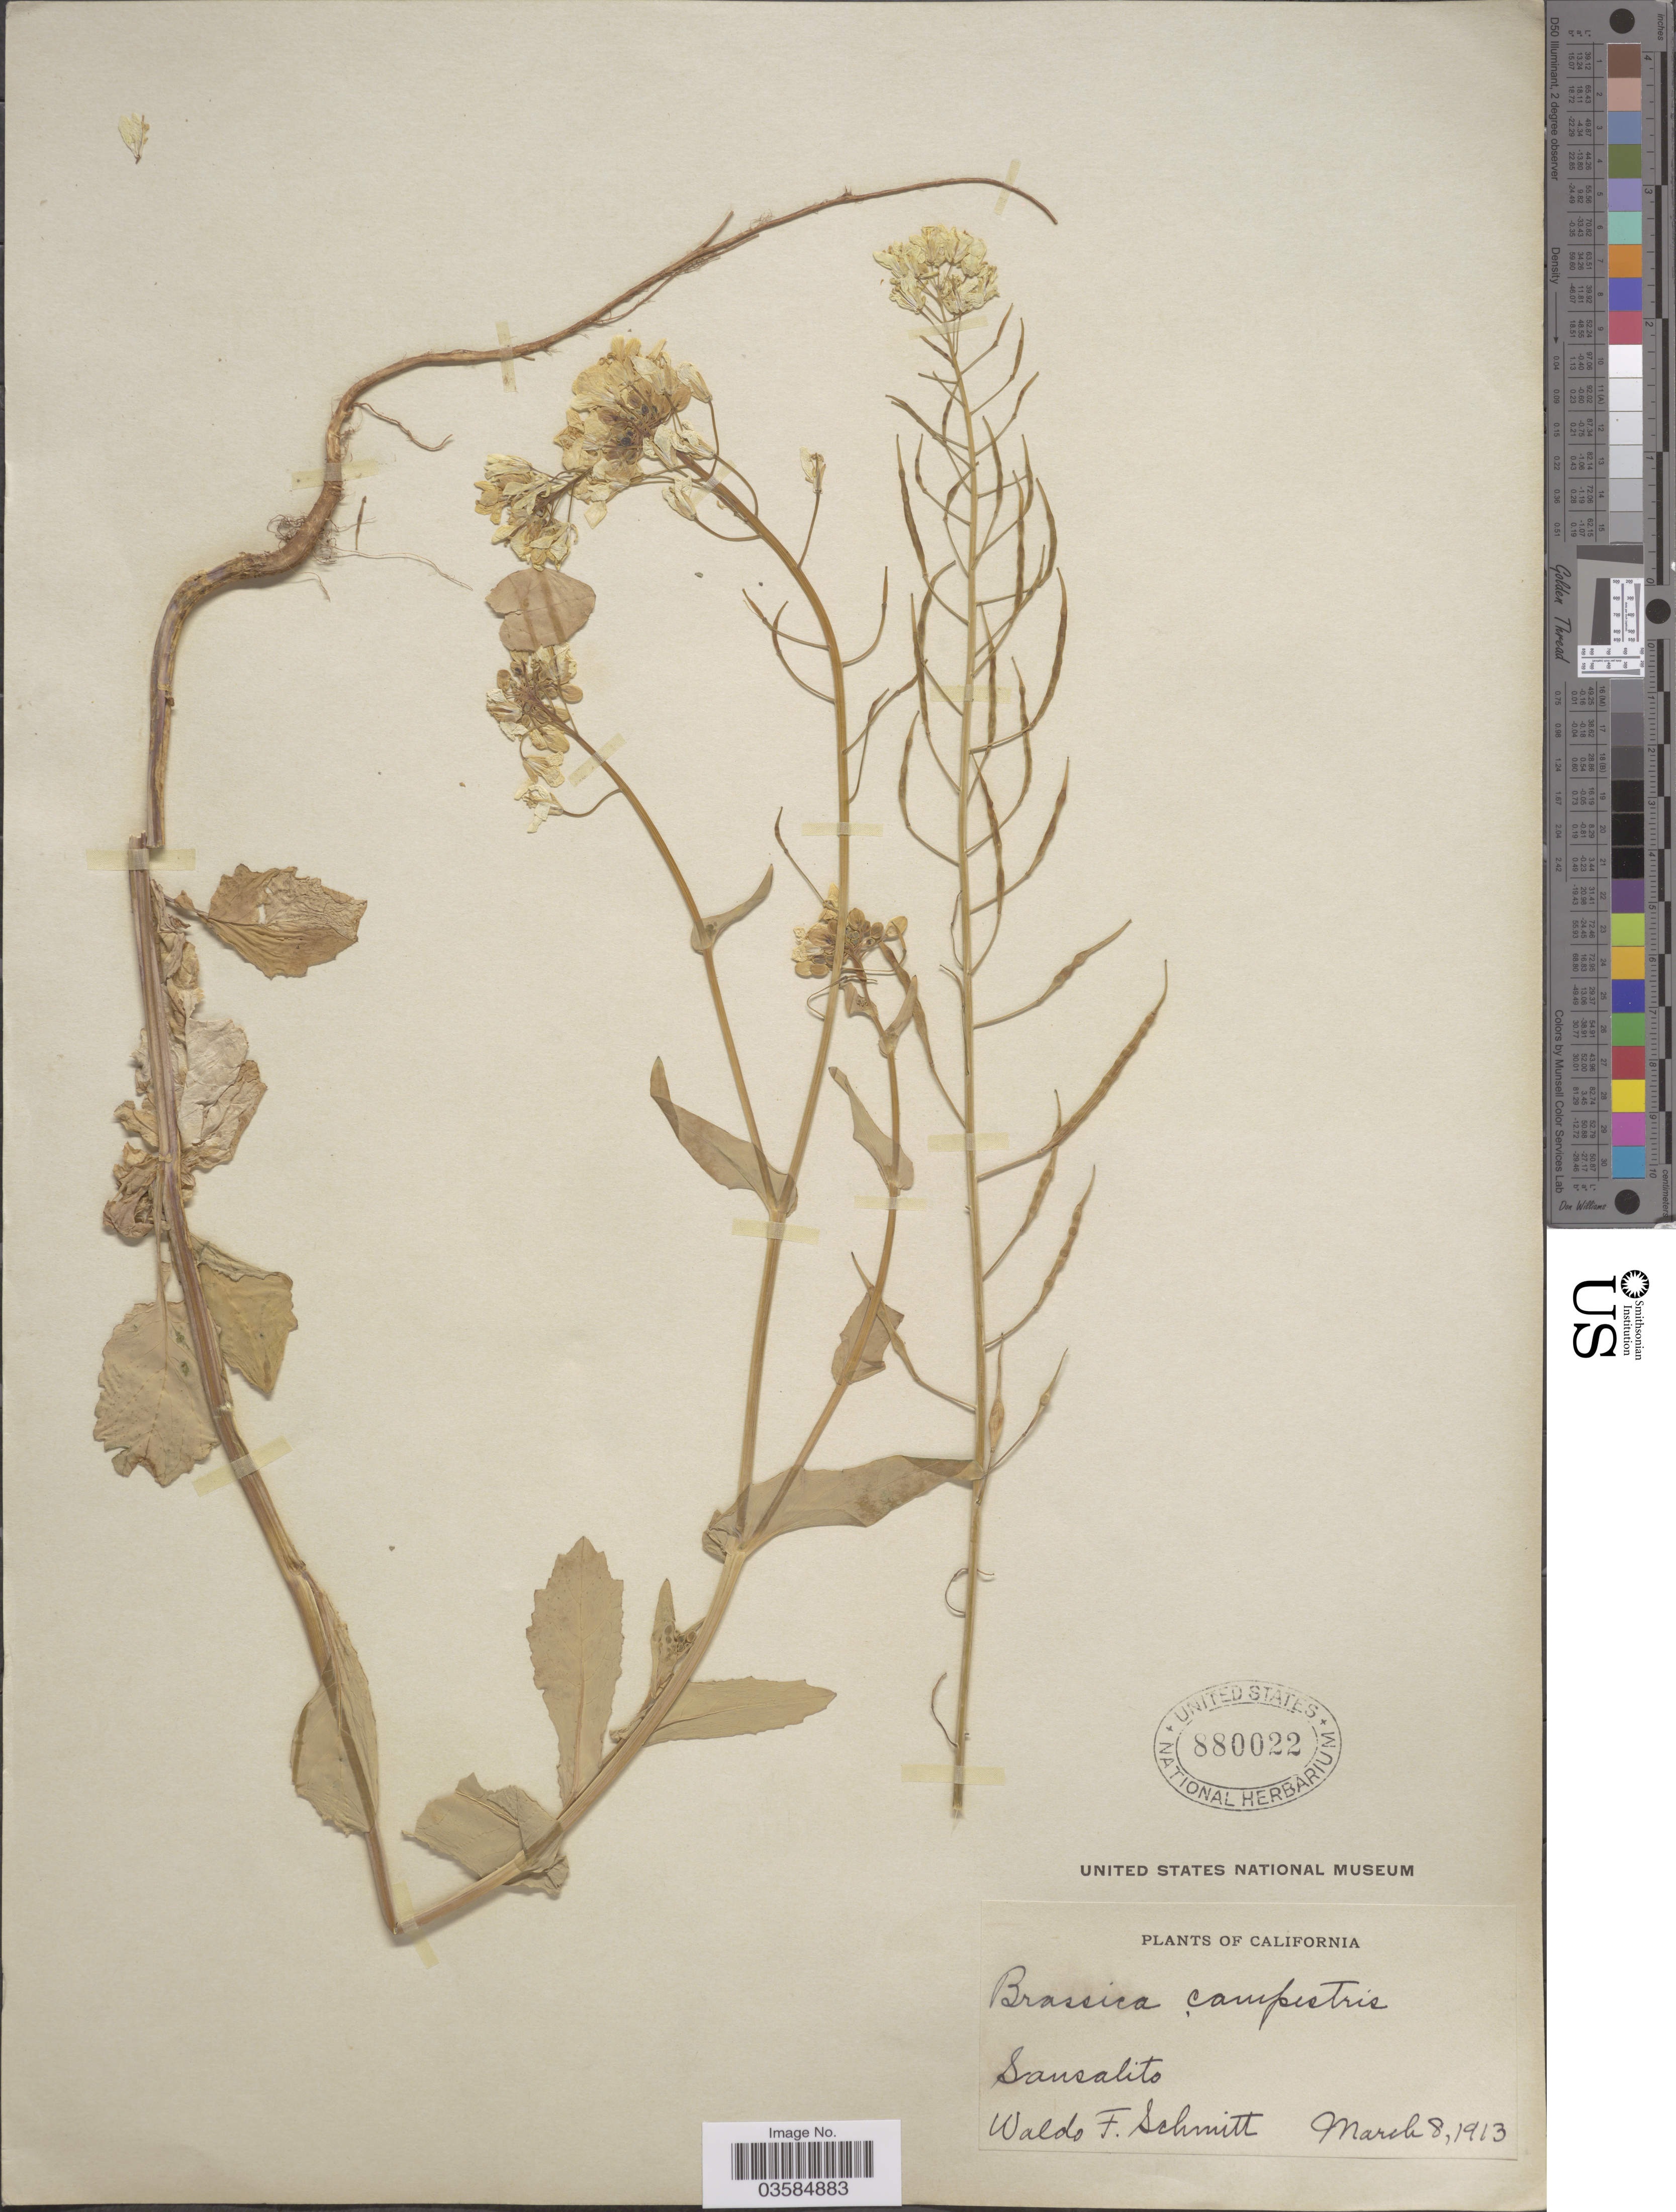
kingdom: Plantae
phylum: Tracheophyta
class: Magnoliopsida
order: Brassicales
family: Brassicaceae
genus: Brassica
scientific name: Brassica campestris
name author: L.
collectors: W. F. Schmitt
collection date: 1913-03-08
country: United States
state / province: California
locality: Sansalito.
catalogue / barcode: US 880022